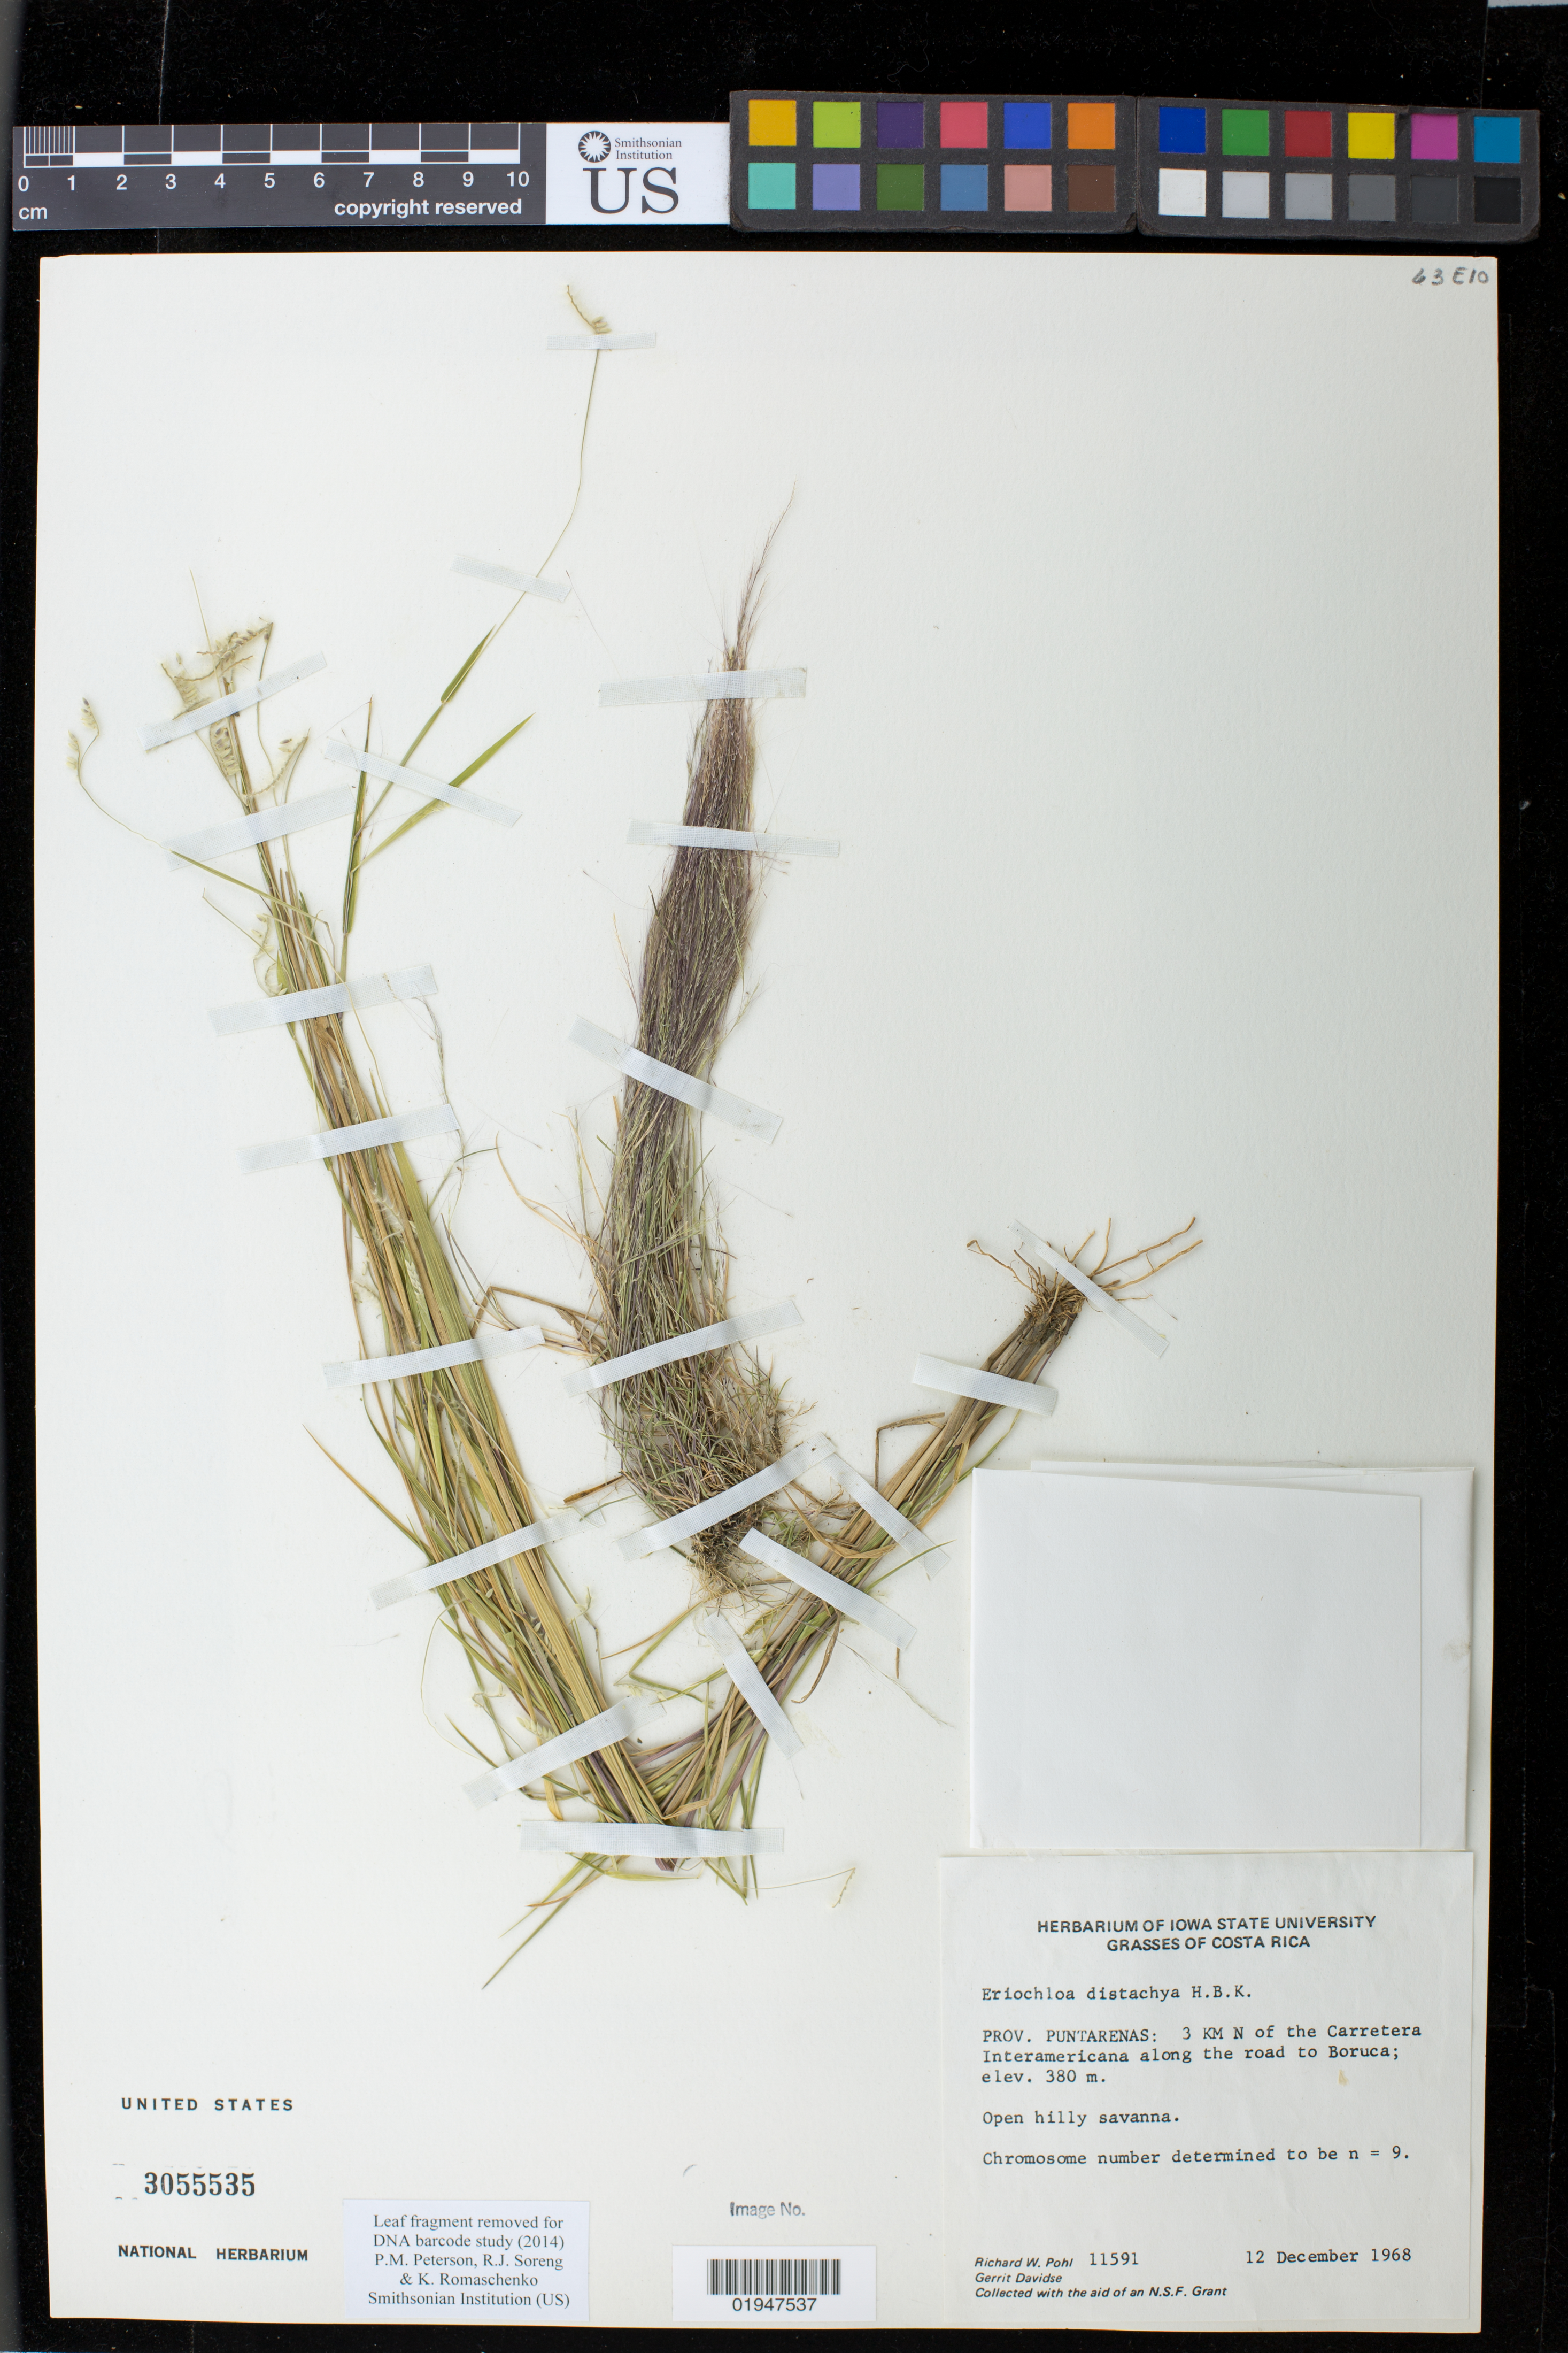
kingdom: Plantae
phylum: Tracheophyta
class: Liliopsida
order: Poales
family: Poaceae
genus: Eriochloa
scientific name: Eriochloa distachya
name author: Kunth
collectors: R. W. Pohl & G. Davidse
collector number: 11591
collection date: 1968-12-12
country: Costa Rica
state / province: Puntarenas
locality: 3 KM N of the Carretera Interamericana along the road to Boruca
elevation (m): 380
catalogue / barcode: US 3055535